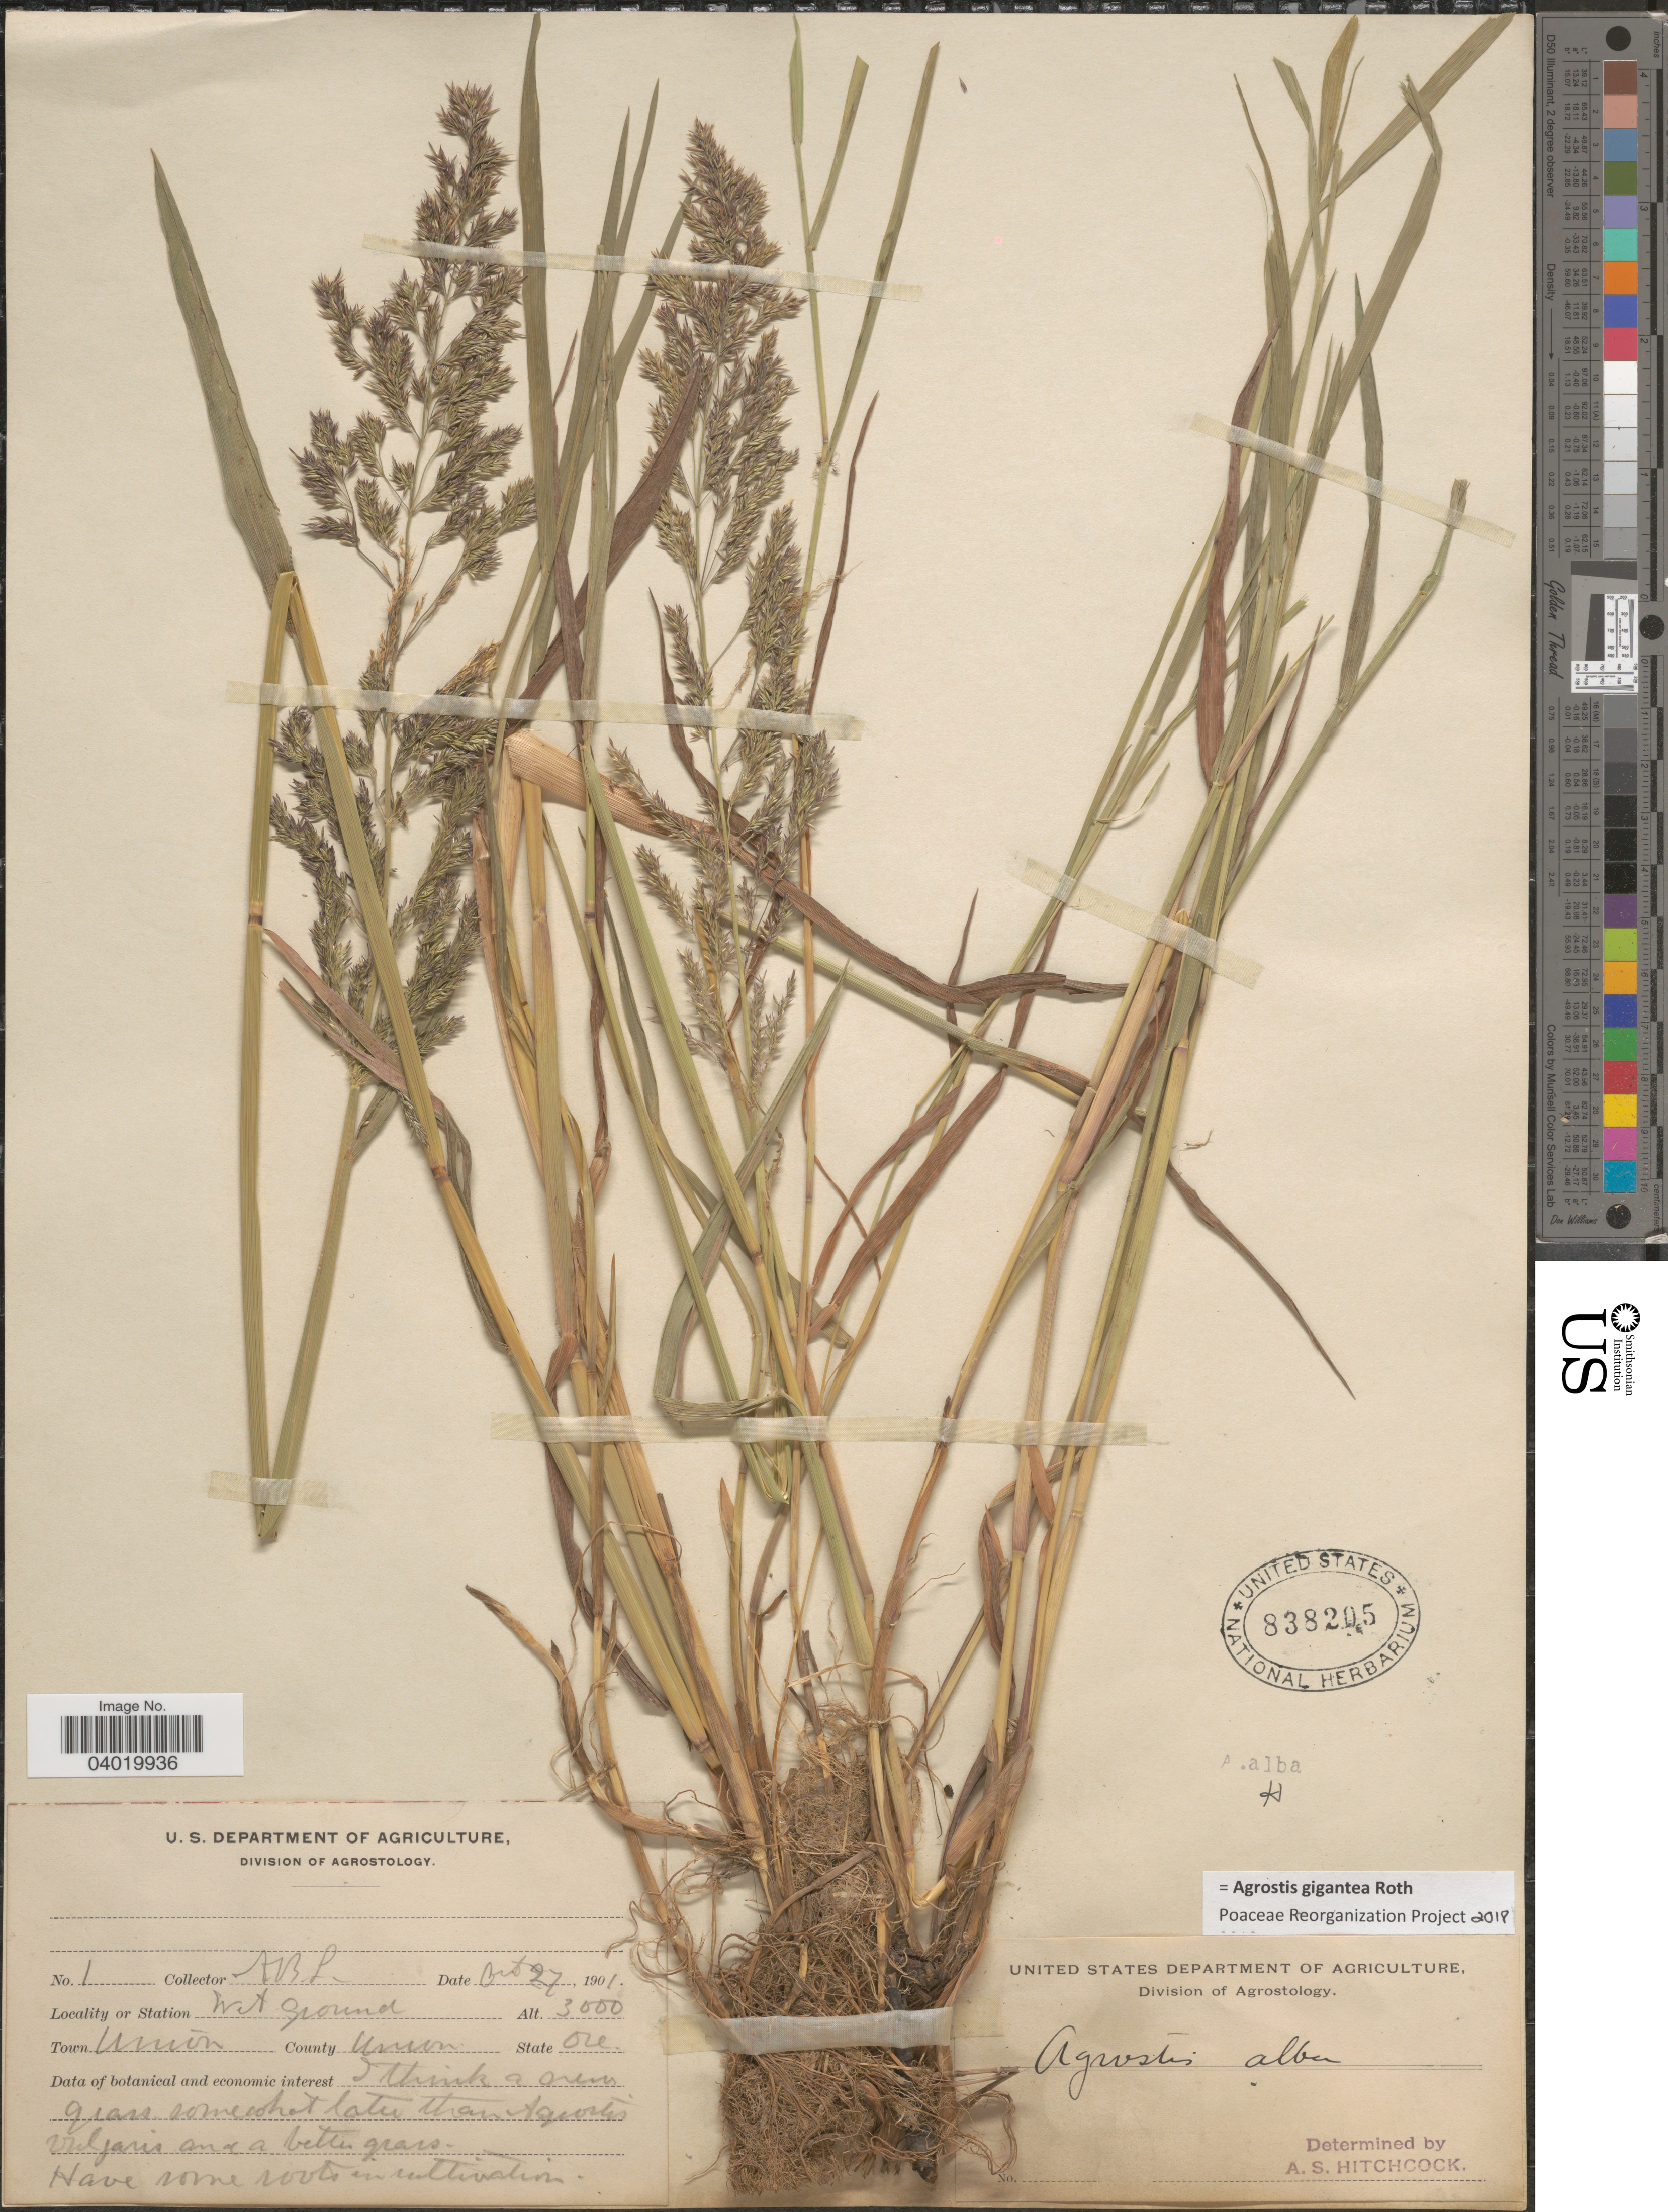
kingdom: Plantae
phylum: Tracheophyta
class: Liliopsida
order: Poales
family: Poaceae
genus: Agrostis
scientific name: Agrostis gigantea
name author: Roth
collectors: A. Leckenby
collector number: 1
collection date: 1901-10-27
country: United States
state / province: Oregon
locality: Station Wet ground. Town Union. County Union.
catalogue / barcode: US 838205